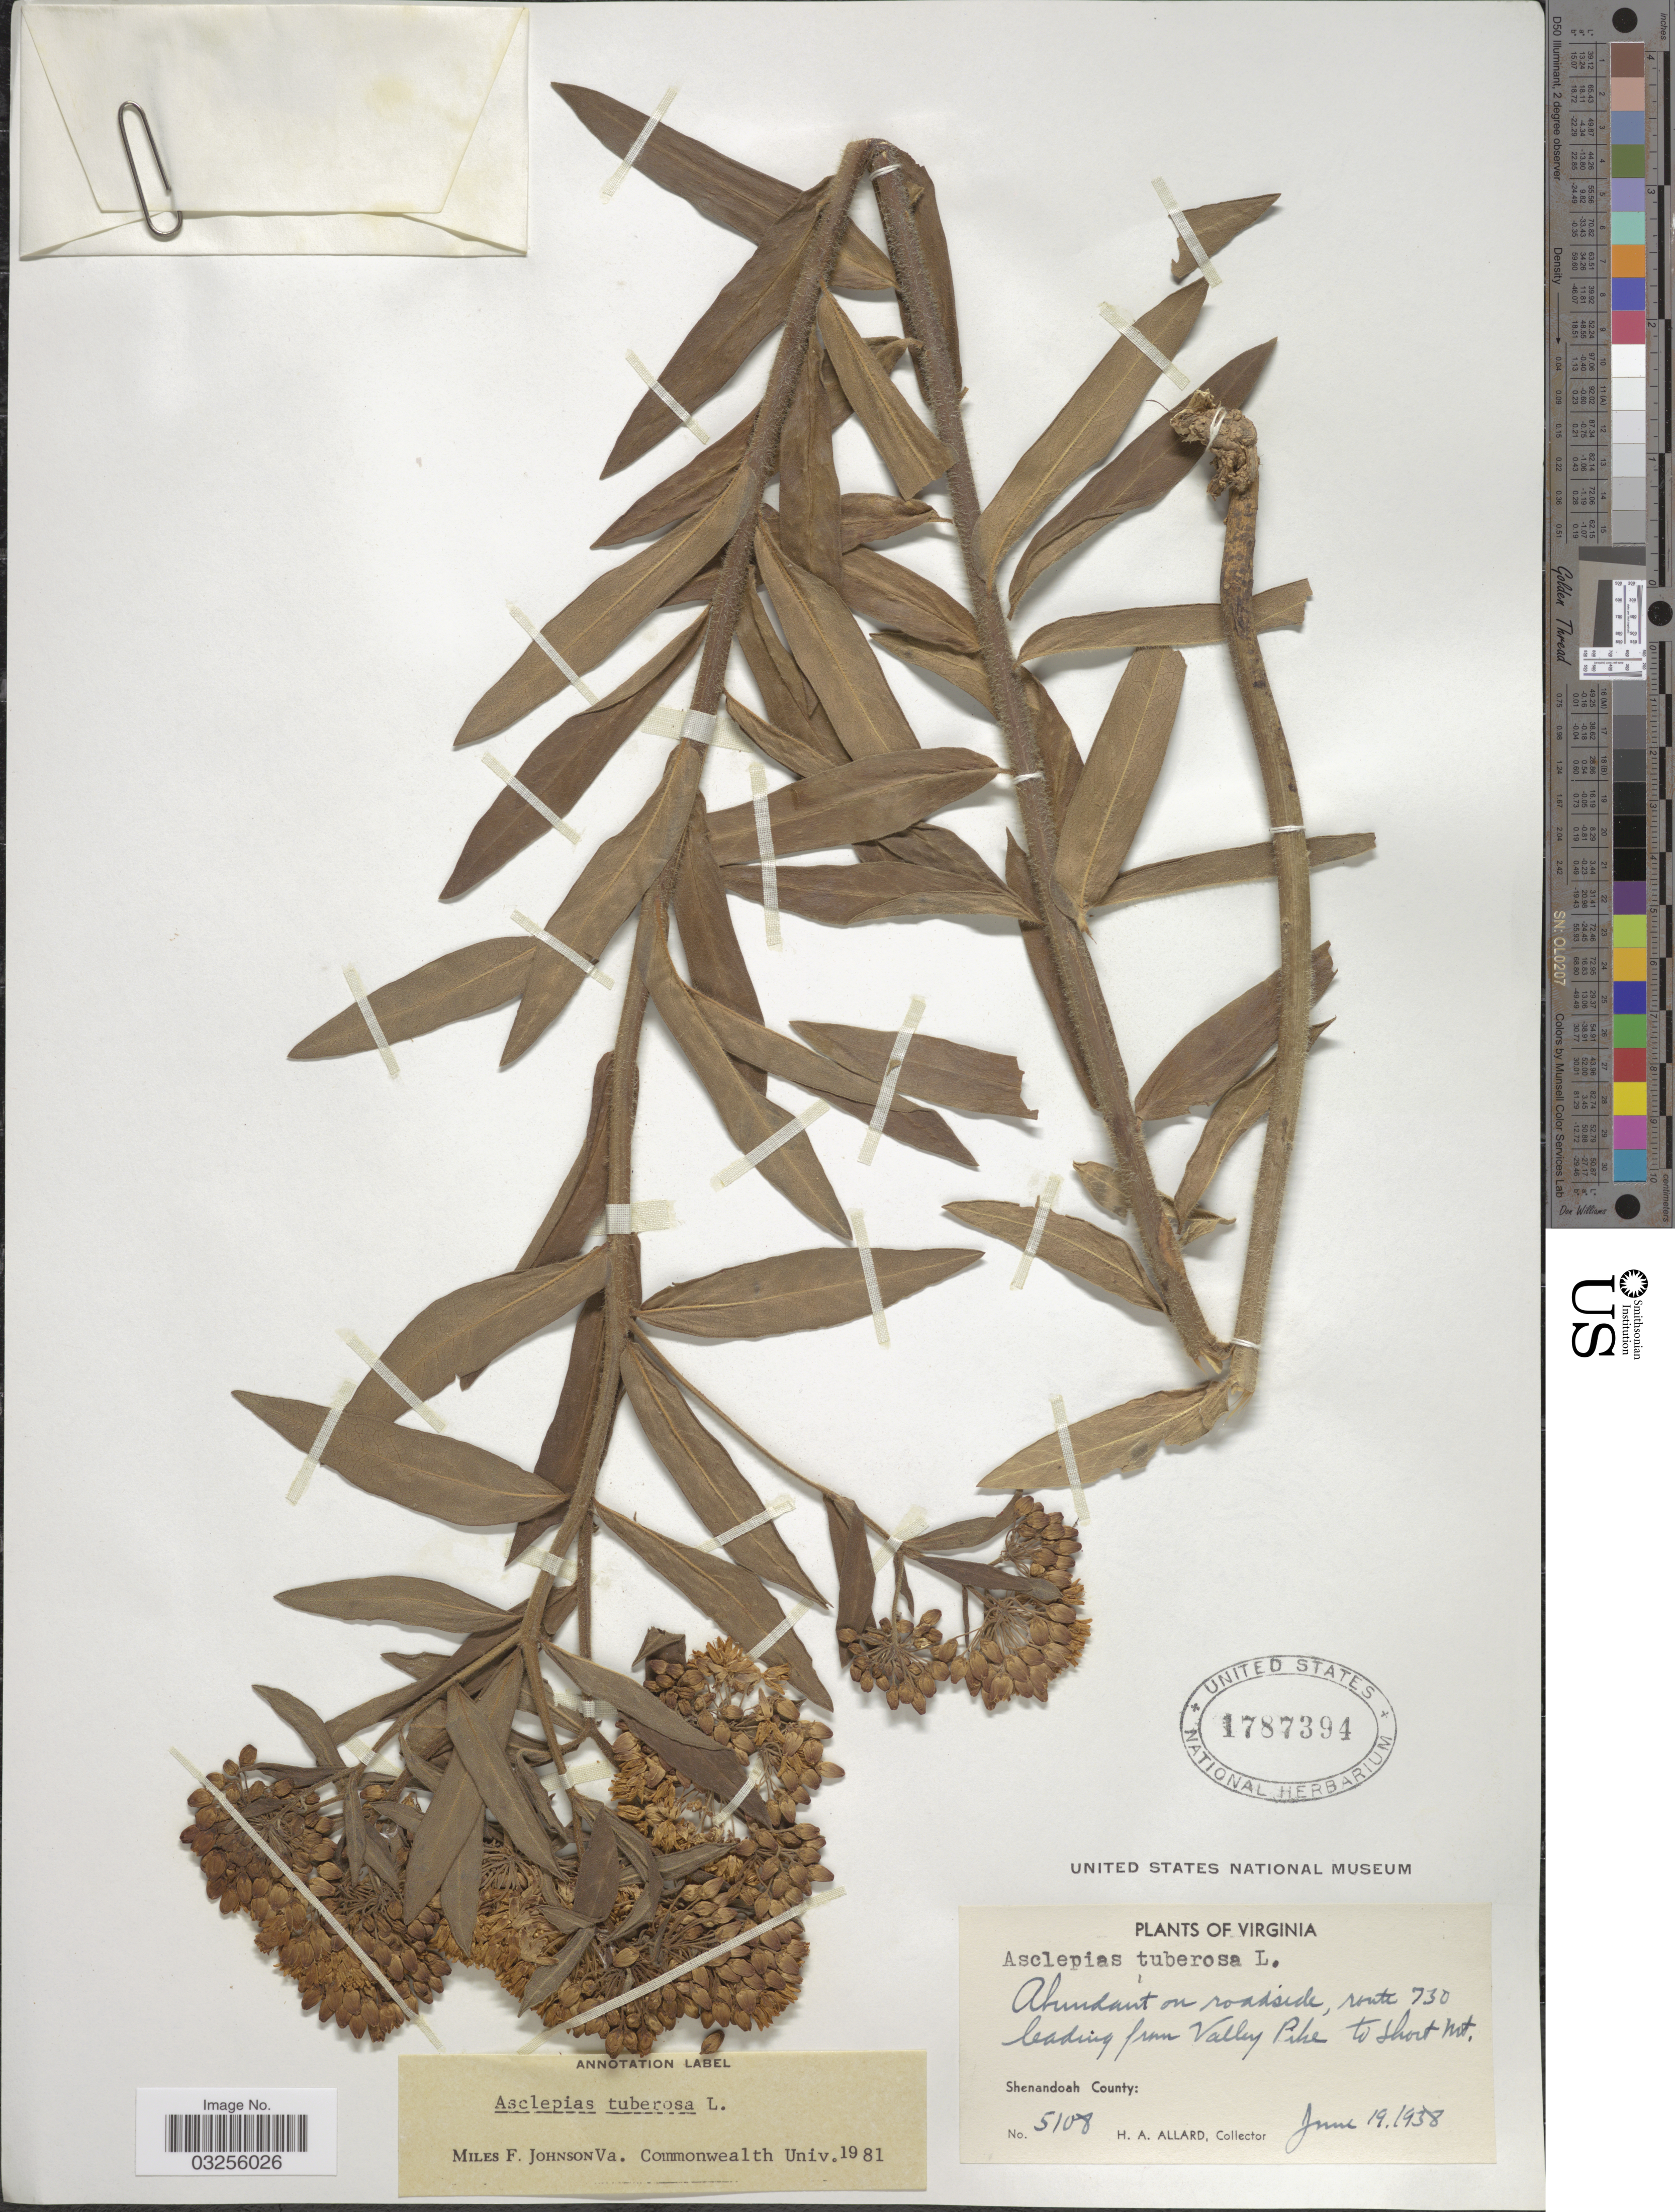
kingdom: Plantae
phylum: Tracheophyta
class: Magnoliopsida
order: Gentianales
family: Apocynaceae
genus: Asclepias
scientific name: Asclepias tuberosa subsp. tuberosa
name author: L.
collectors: H. A. Allard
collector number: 5108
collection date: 1938-06-19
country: United States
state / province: Virginia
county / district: Shenandoah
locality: Abundant on roadside, route 730 leading from Valley Pike to Short Mt. Shenandoah County.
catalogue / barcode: US 1787394